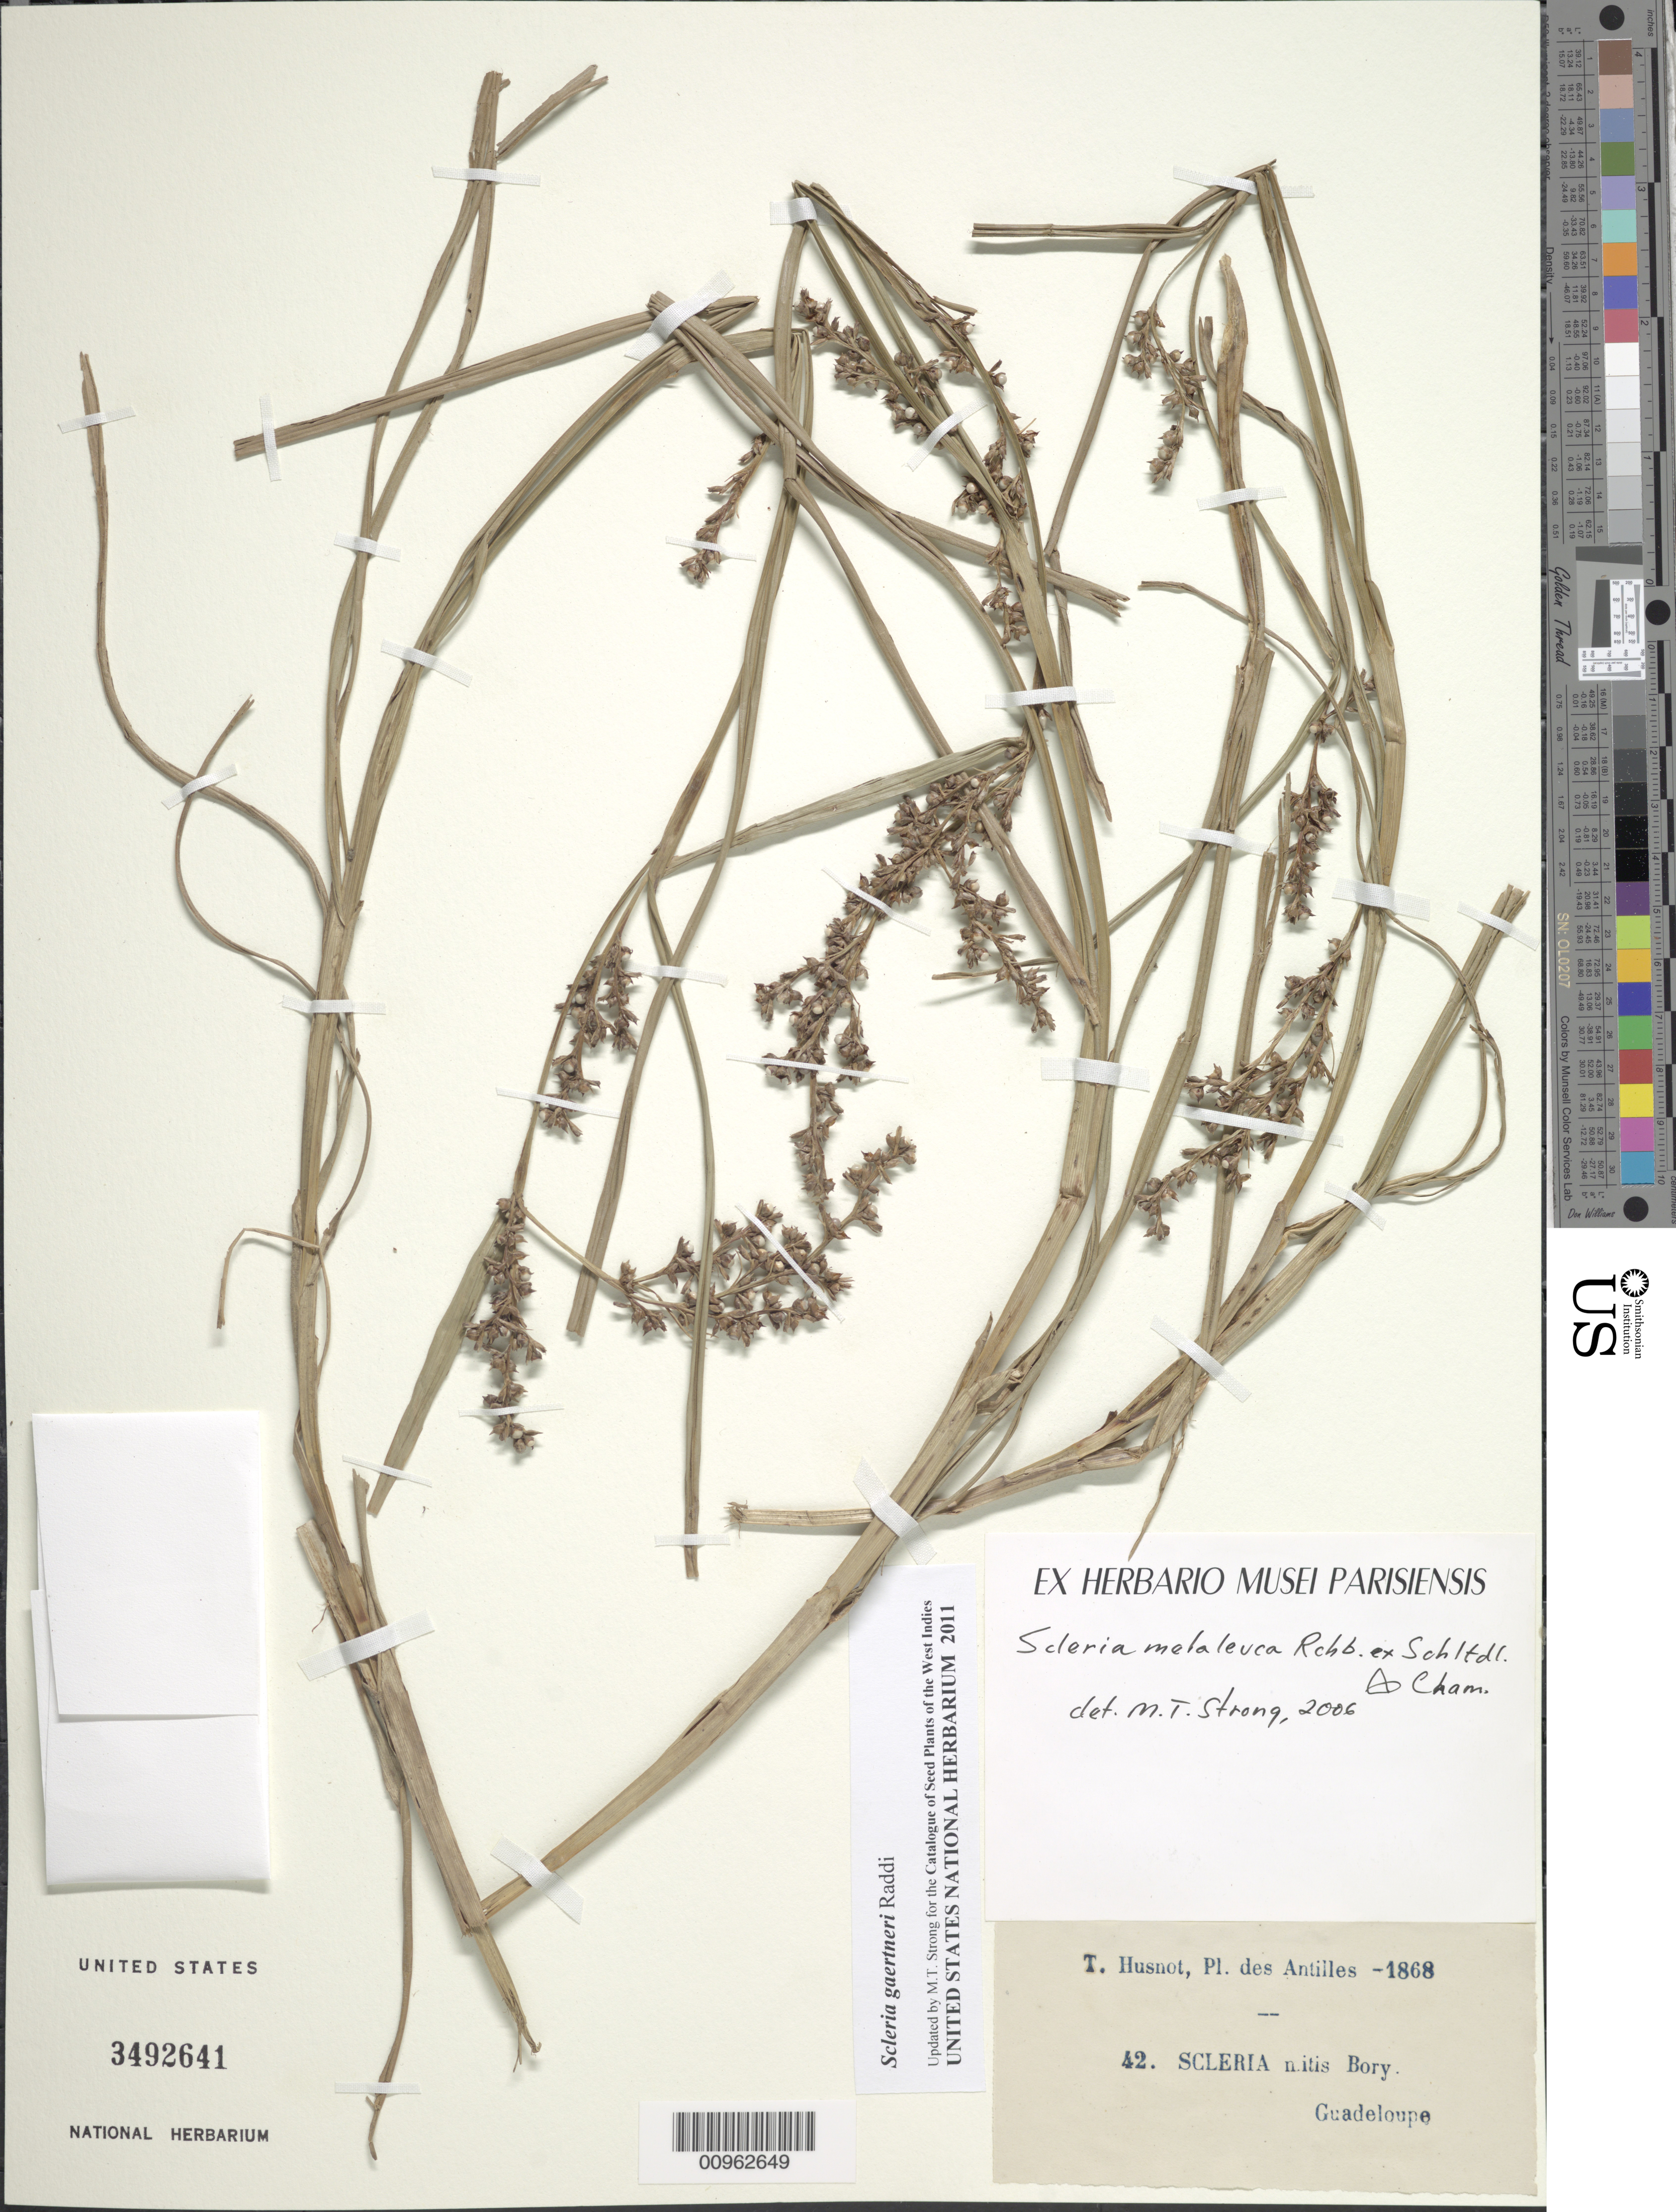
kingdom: Plantae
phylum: Tracheophyta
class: Liliopsida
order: Poales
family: Cyperaceae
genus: Scleria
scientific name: Scleria gaertneri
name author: Raddi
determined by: Strong, M. T., (US), Smithsonian Institution - National Museum of Natural History (UNITED STATES)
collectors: P. T. Husnot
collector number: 42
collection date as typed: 1868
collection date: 1868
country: Guadeloupe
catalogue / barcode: US 3492641